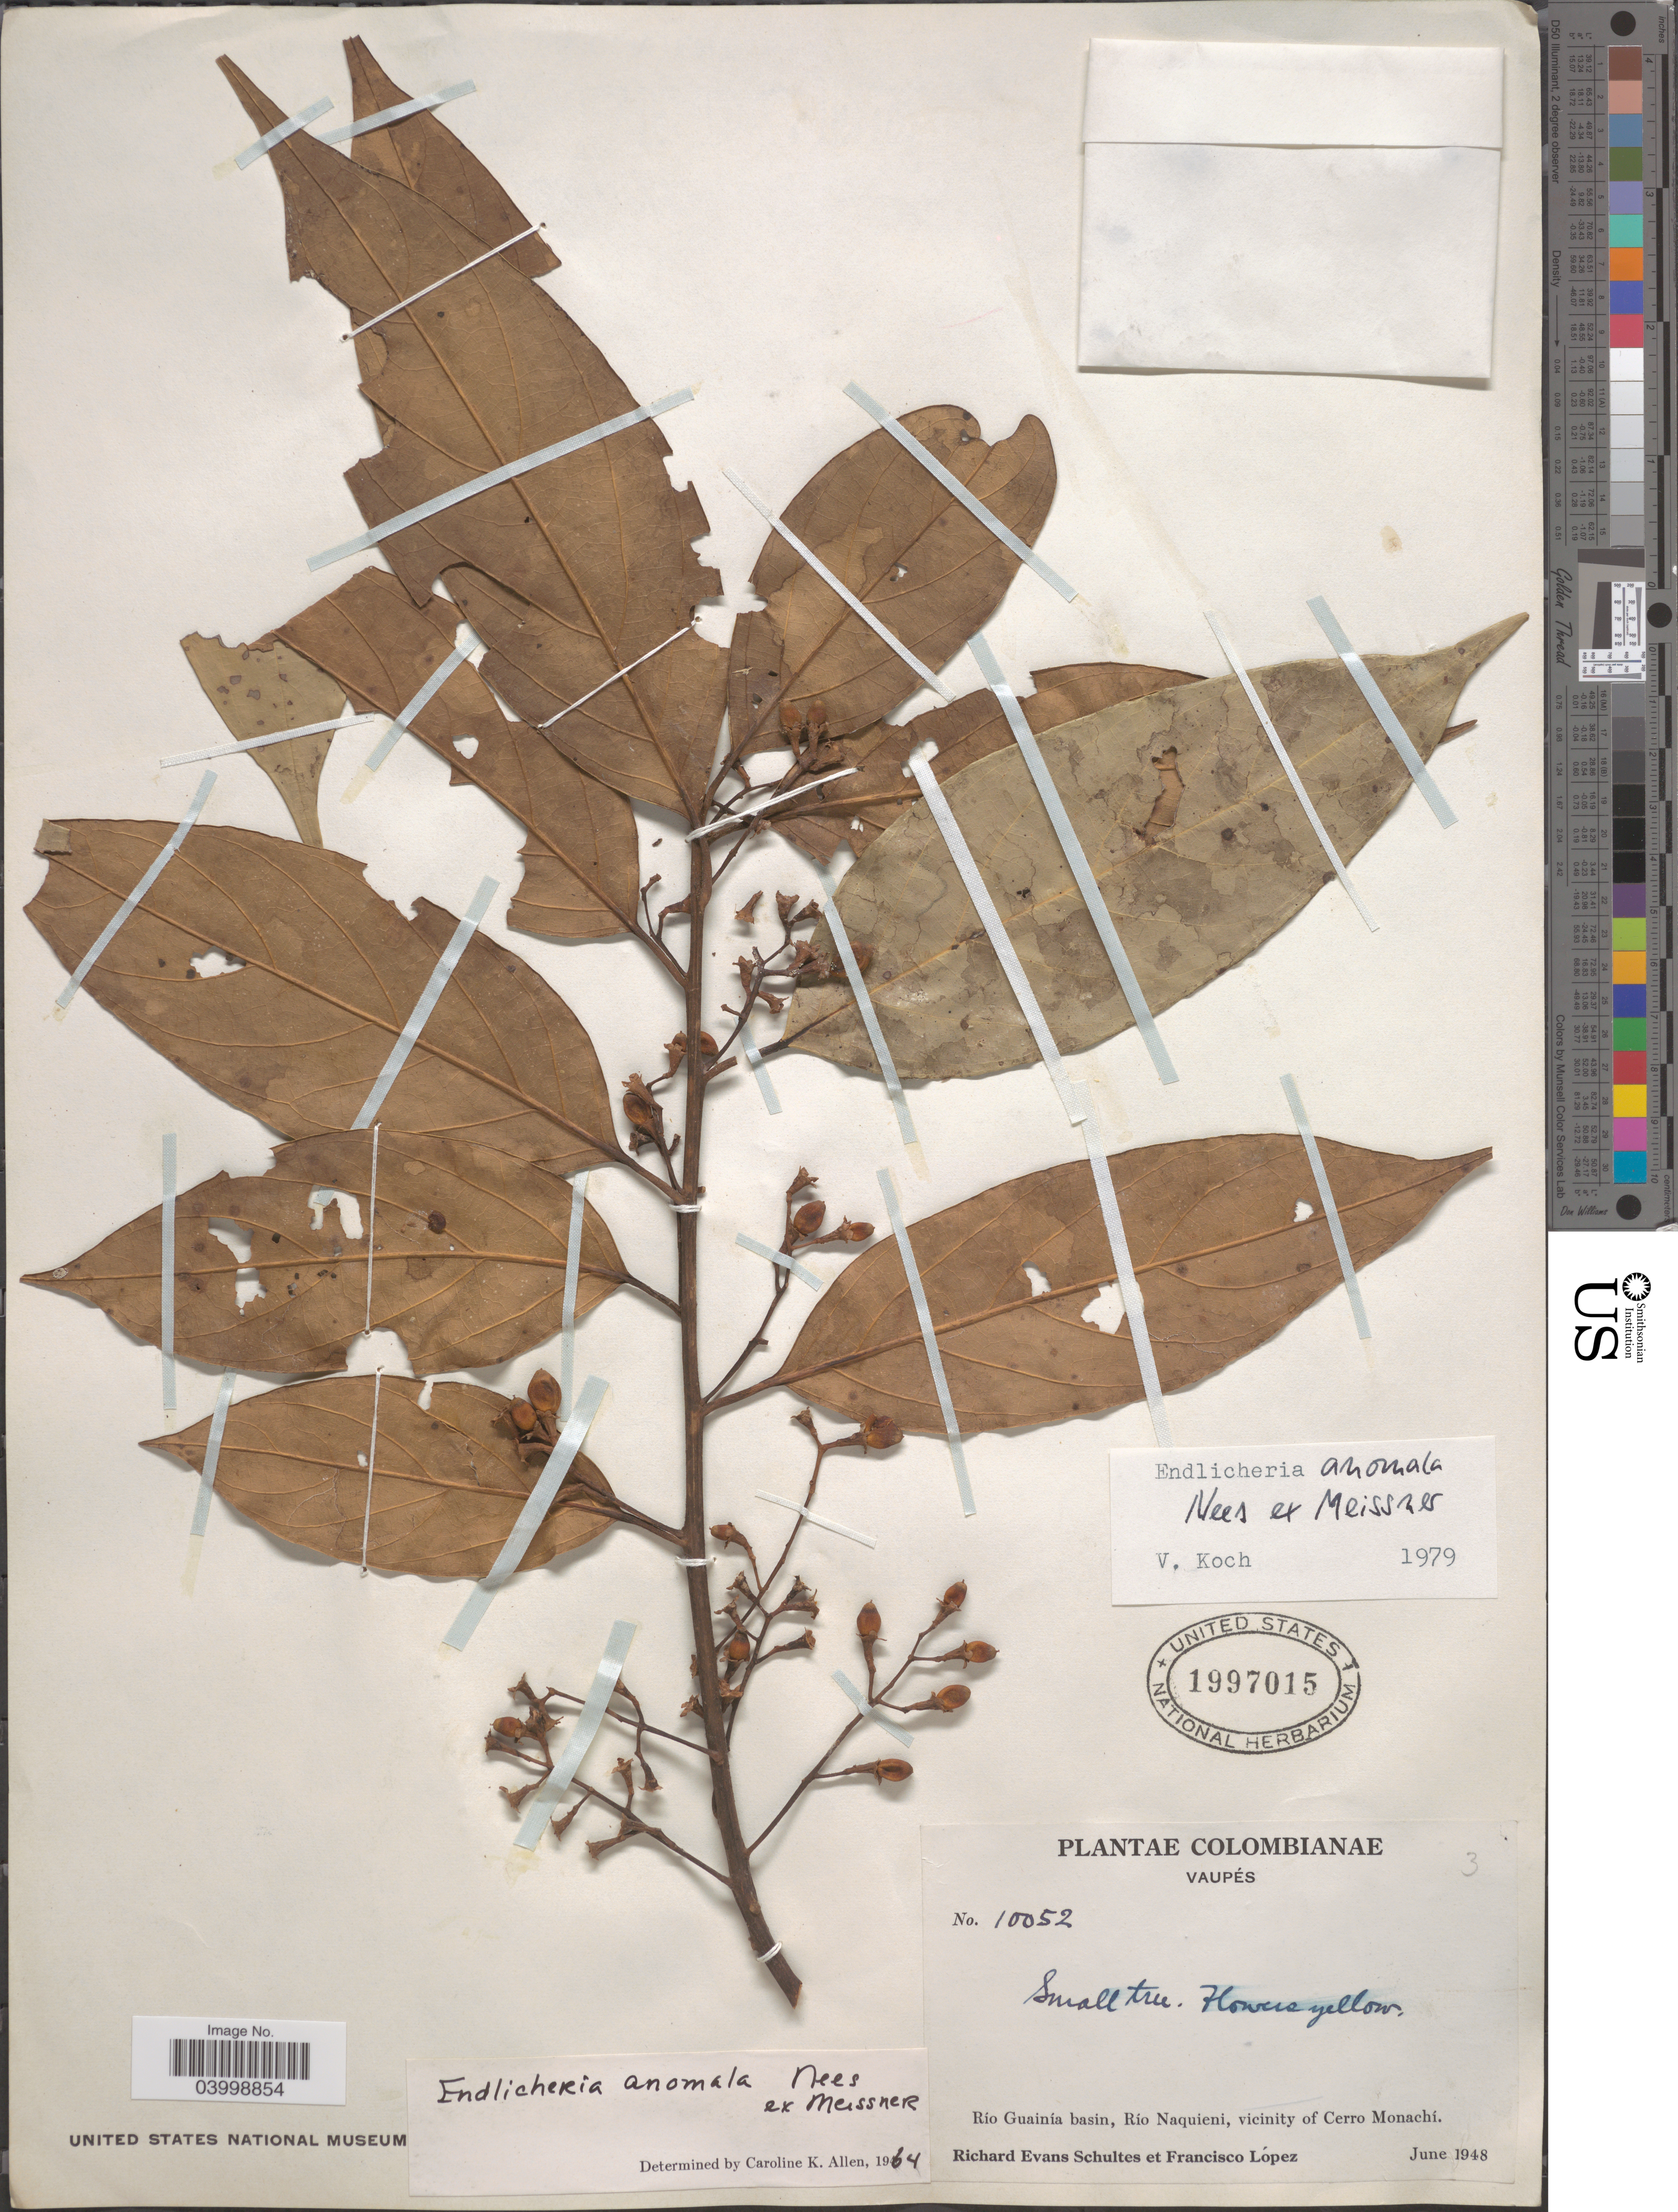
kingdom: Plantae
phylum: Tracheophyta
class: Magnoliopsida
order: Laurales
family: Lauraceae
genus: Endlicheria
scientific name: Endlicheria anomala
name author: Nees ex Meisn.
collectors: R. E. Schultes & F. Lopéz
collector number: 10052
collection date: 1948-06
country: Colombia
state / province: Vaupés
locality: Río Guainía basin, Río Naquieni, vicinity of Cerro Monachí.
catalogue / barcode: US 1997015